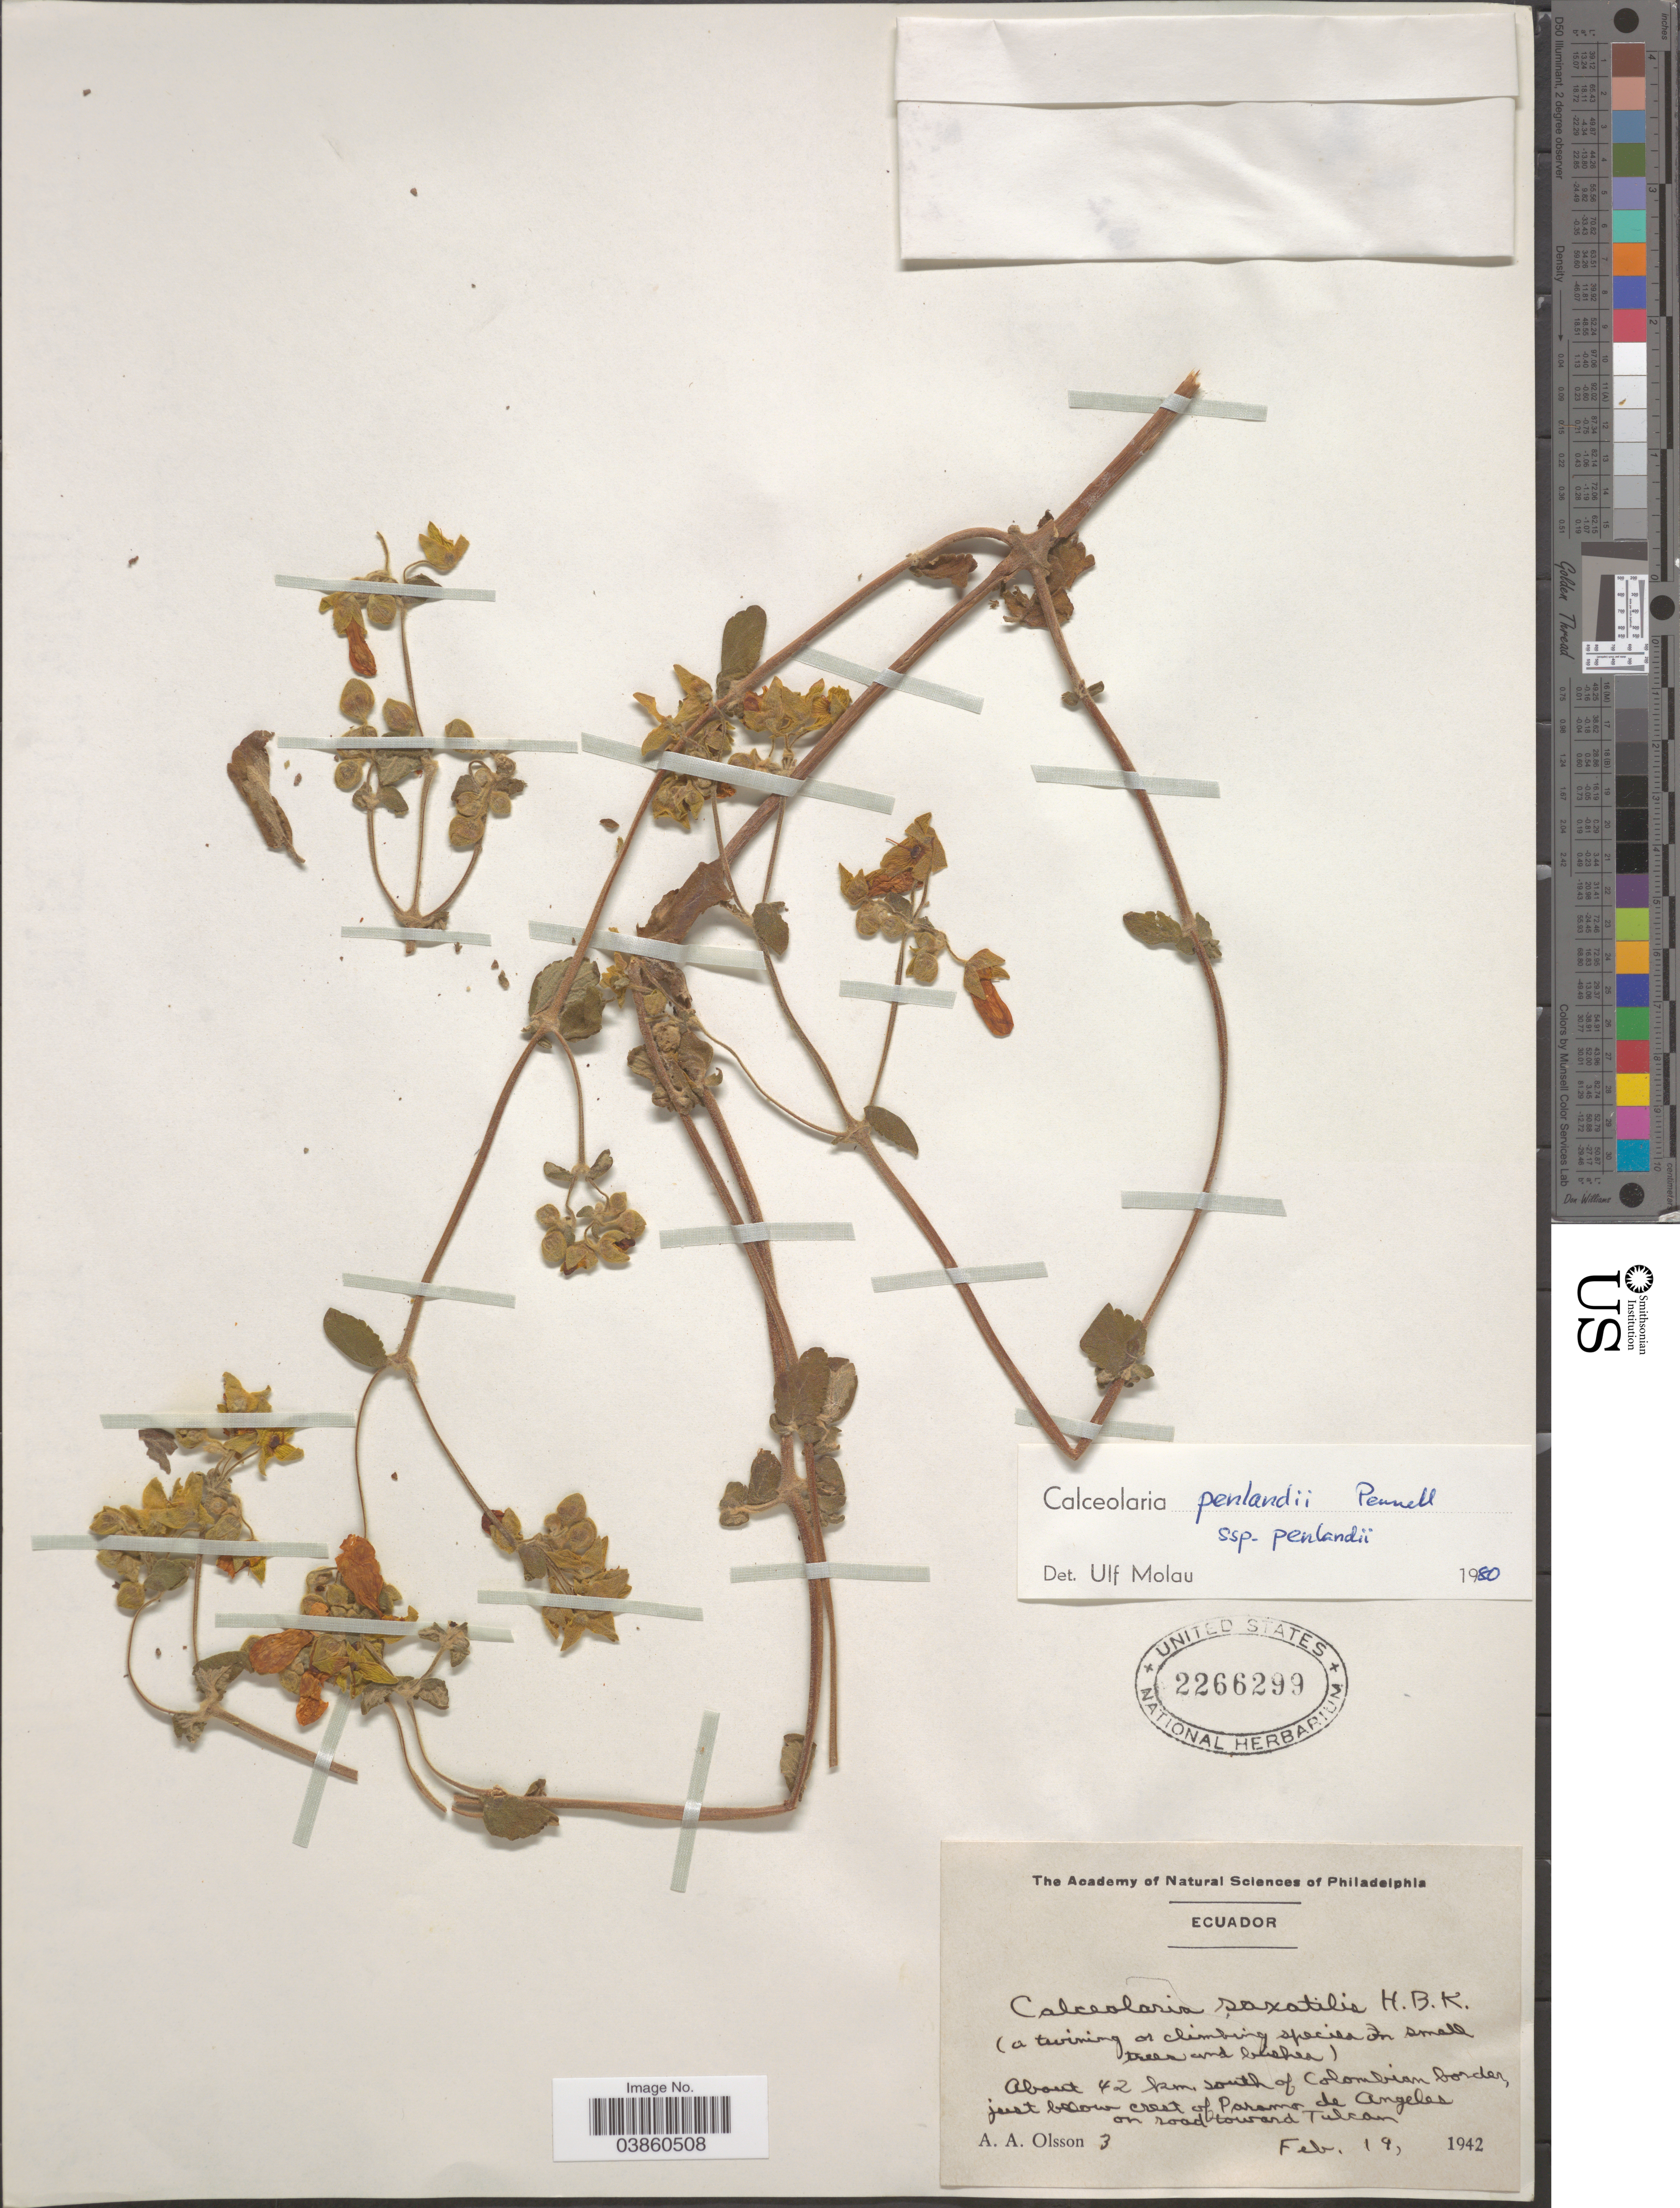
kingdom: Plantae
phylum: Tracheophyta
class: Magnoliopsida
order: Lamiales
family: Calceolariaceae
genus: Calceolaria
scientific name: Calceolaria penlandii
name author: Pennell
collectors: A. Olsson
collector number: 3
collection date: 1942-02-19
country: Ecuador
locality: About 42 km. south of Colombian border, just below crest of Paramo de Angeles on road towards Tulcan.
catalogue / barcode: US 2266299